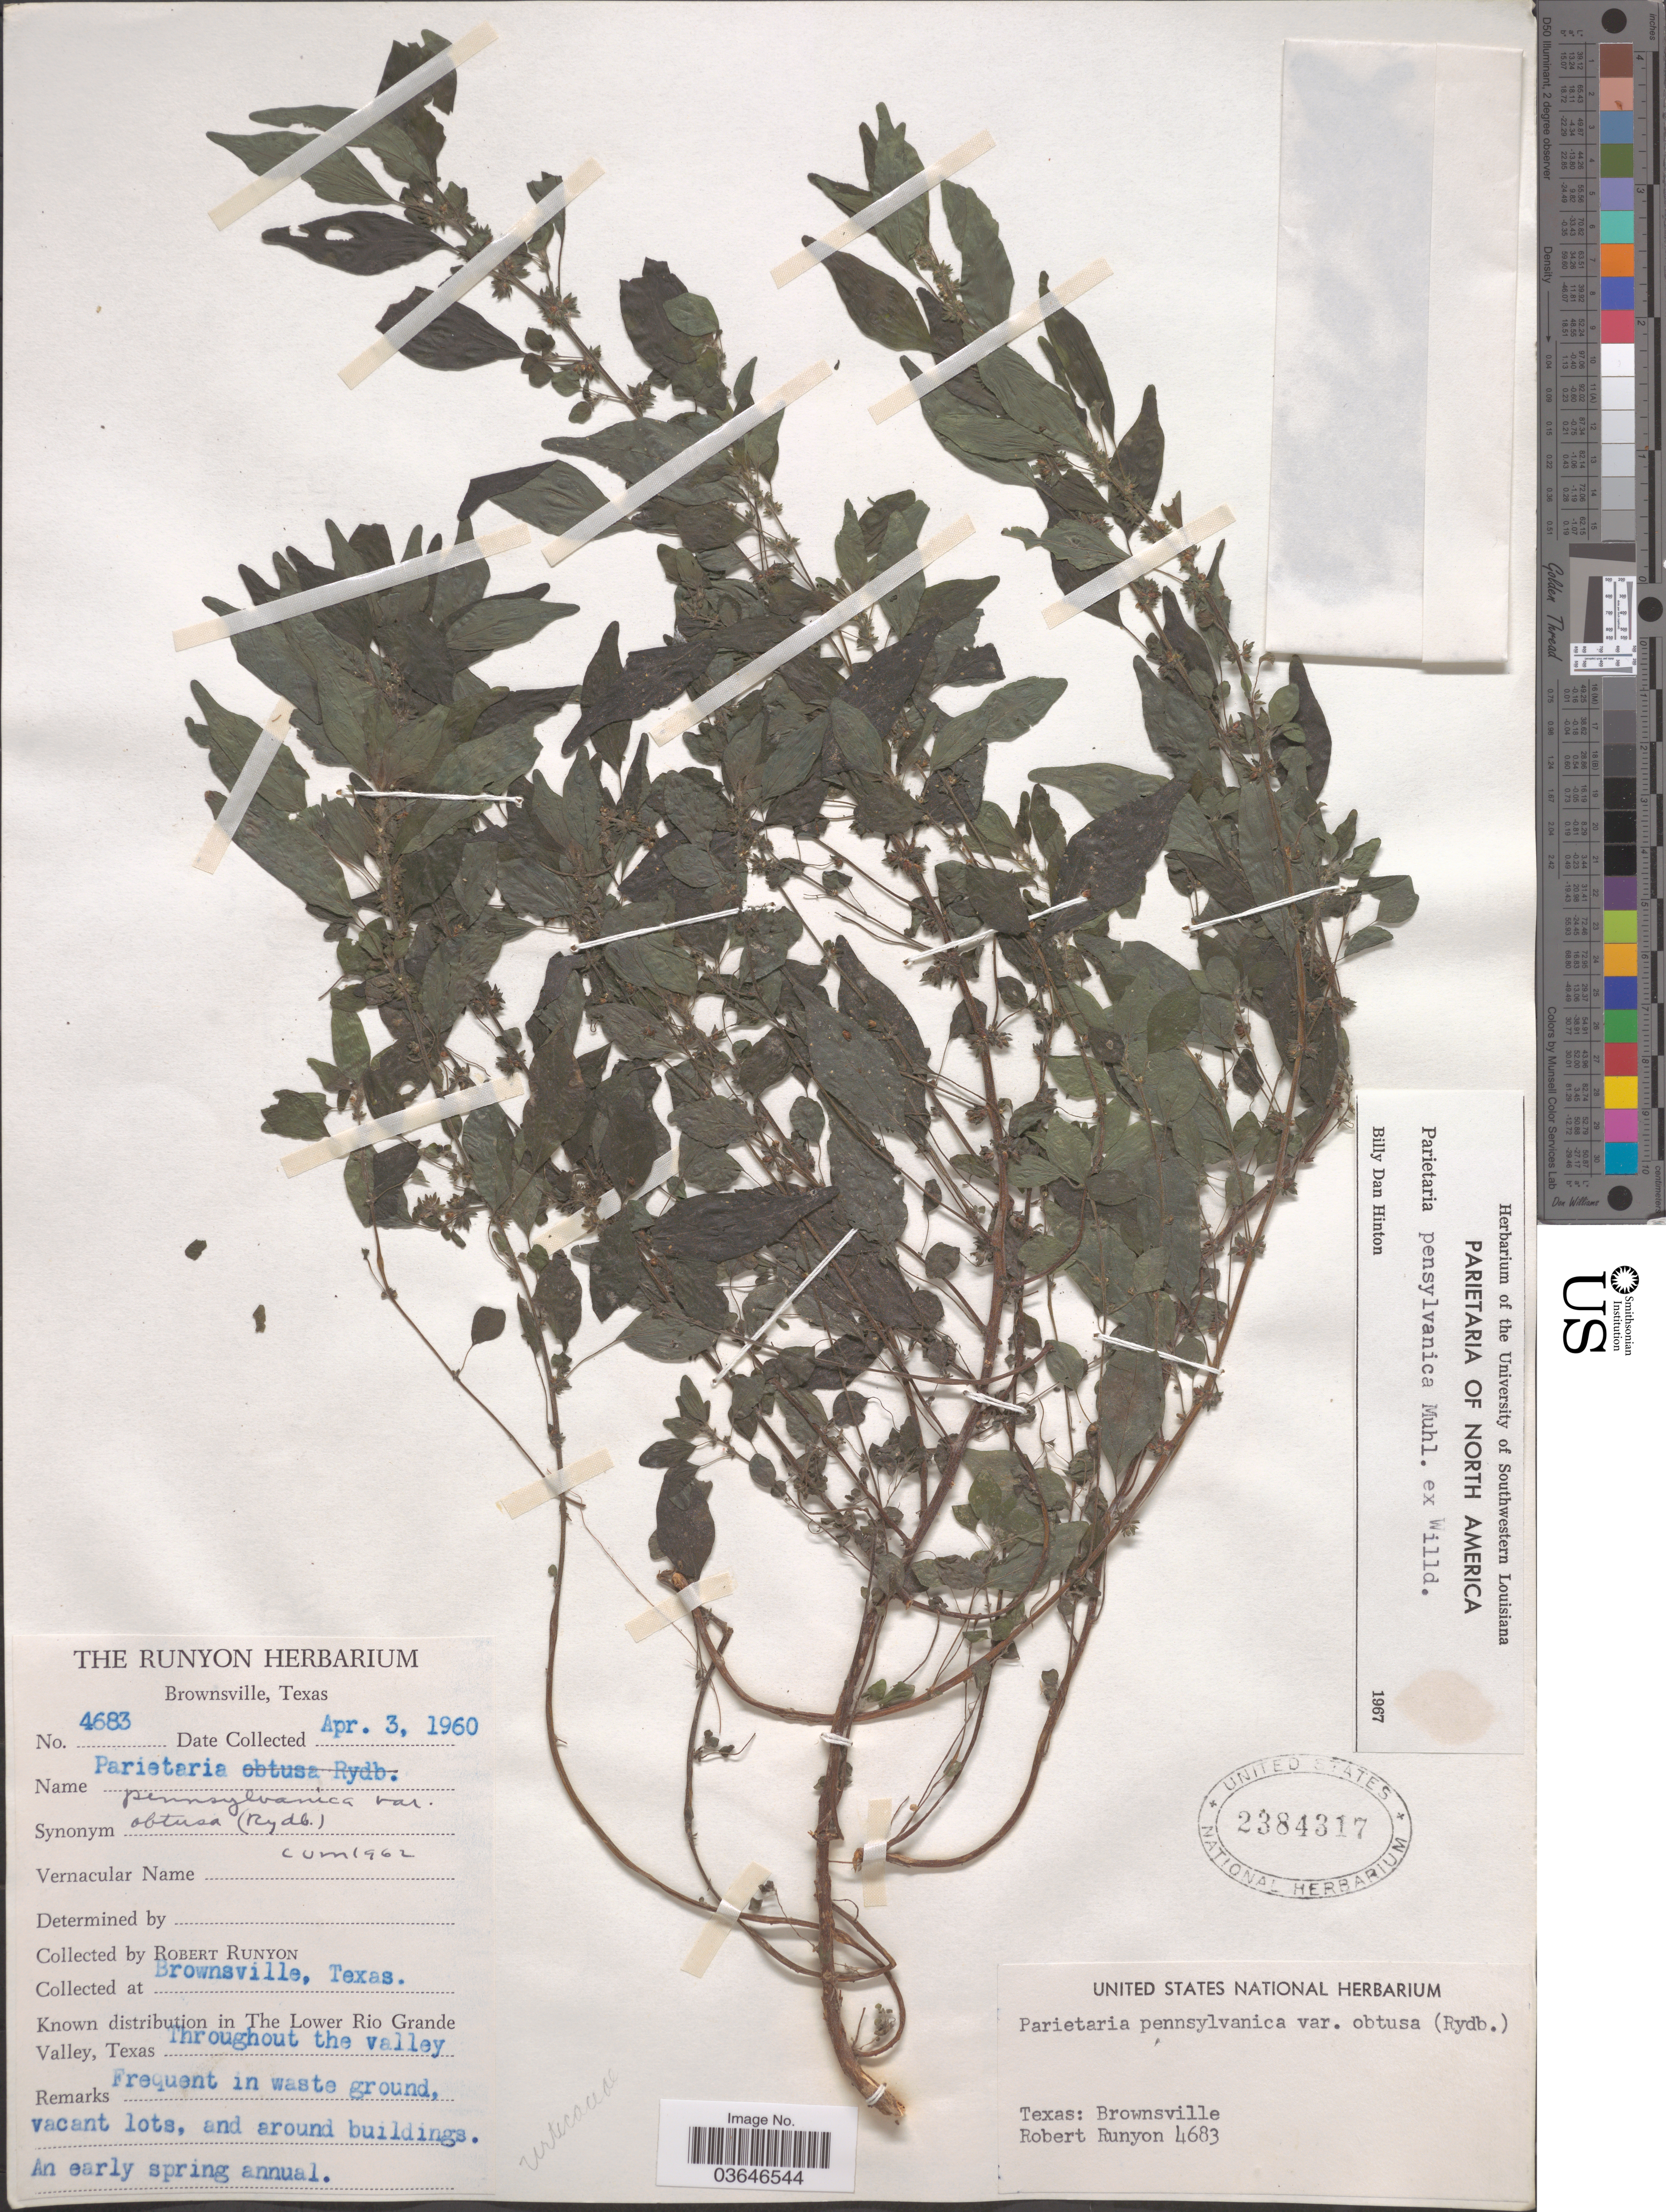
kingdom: Plantae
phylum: Tracheophyta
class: Magnoliopsida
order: Rosales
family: Urticaceae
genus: Parietaria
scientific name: Parietaria pensylvanica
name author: Muhl. ex Willd.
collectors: R. Runyon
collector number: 4683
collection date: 1960-04-03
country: United States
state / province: Texas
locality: Brownsville. Known distribution in The Lower Rio Grande Valley, througout the valley.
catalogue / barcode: US 2384317